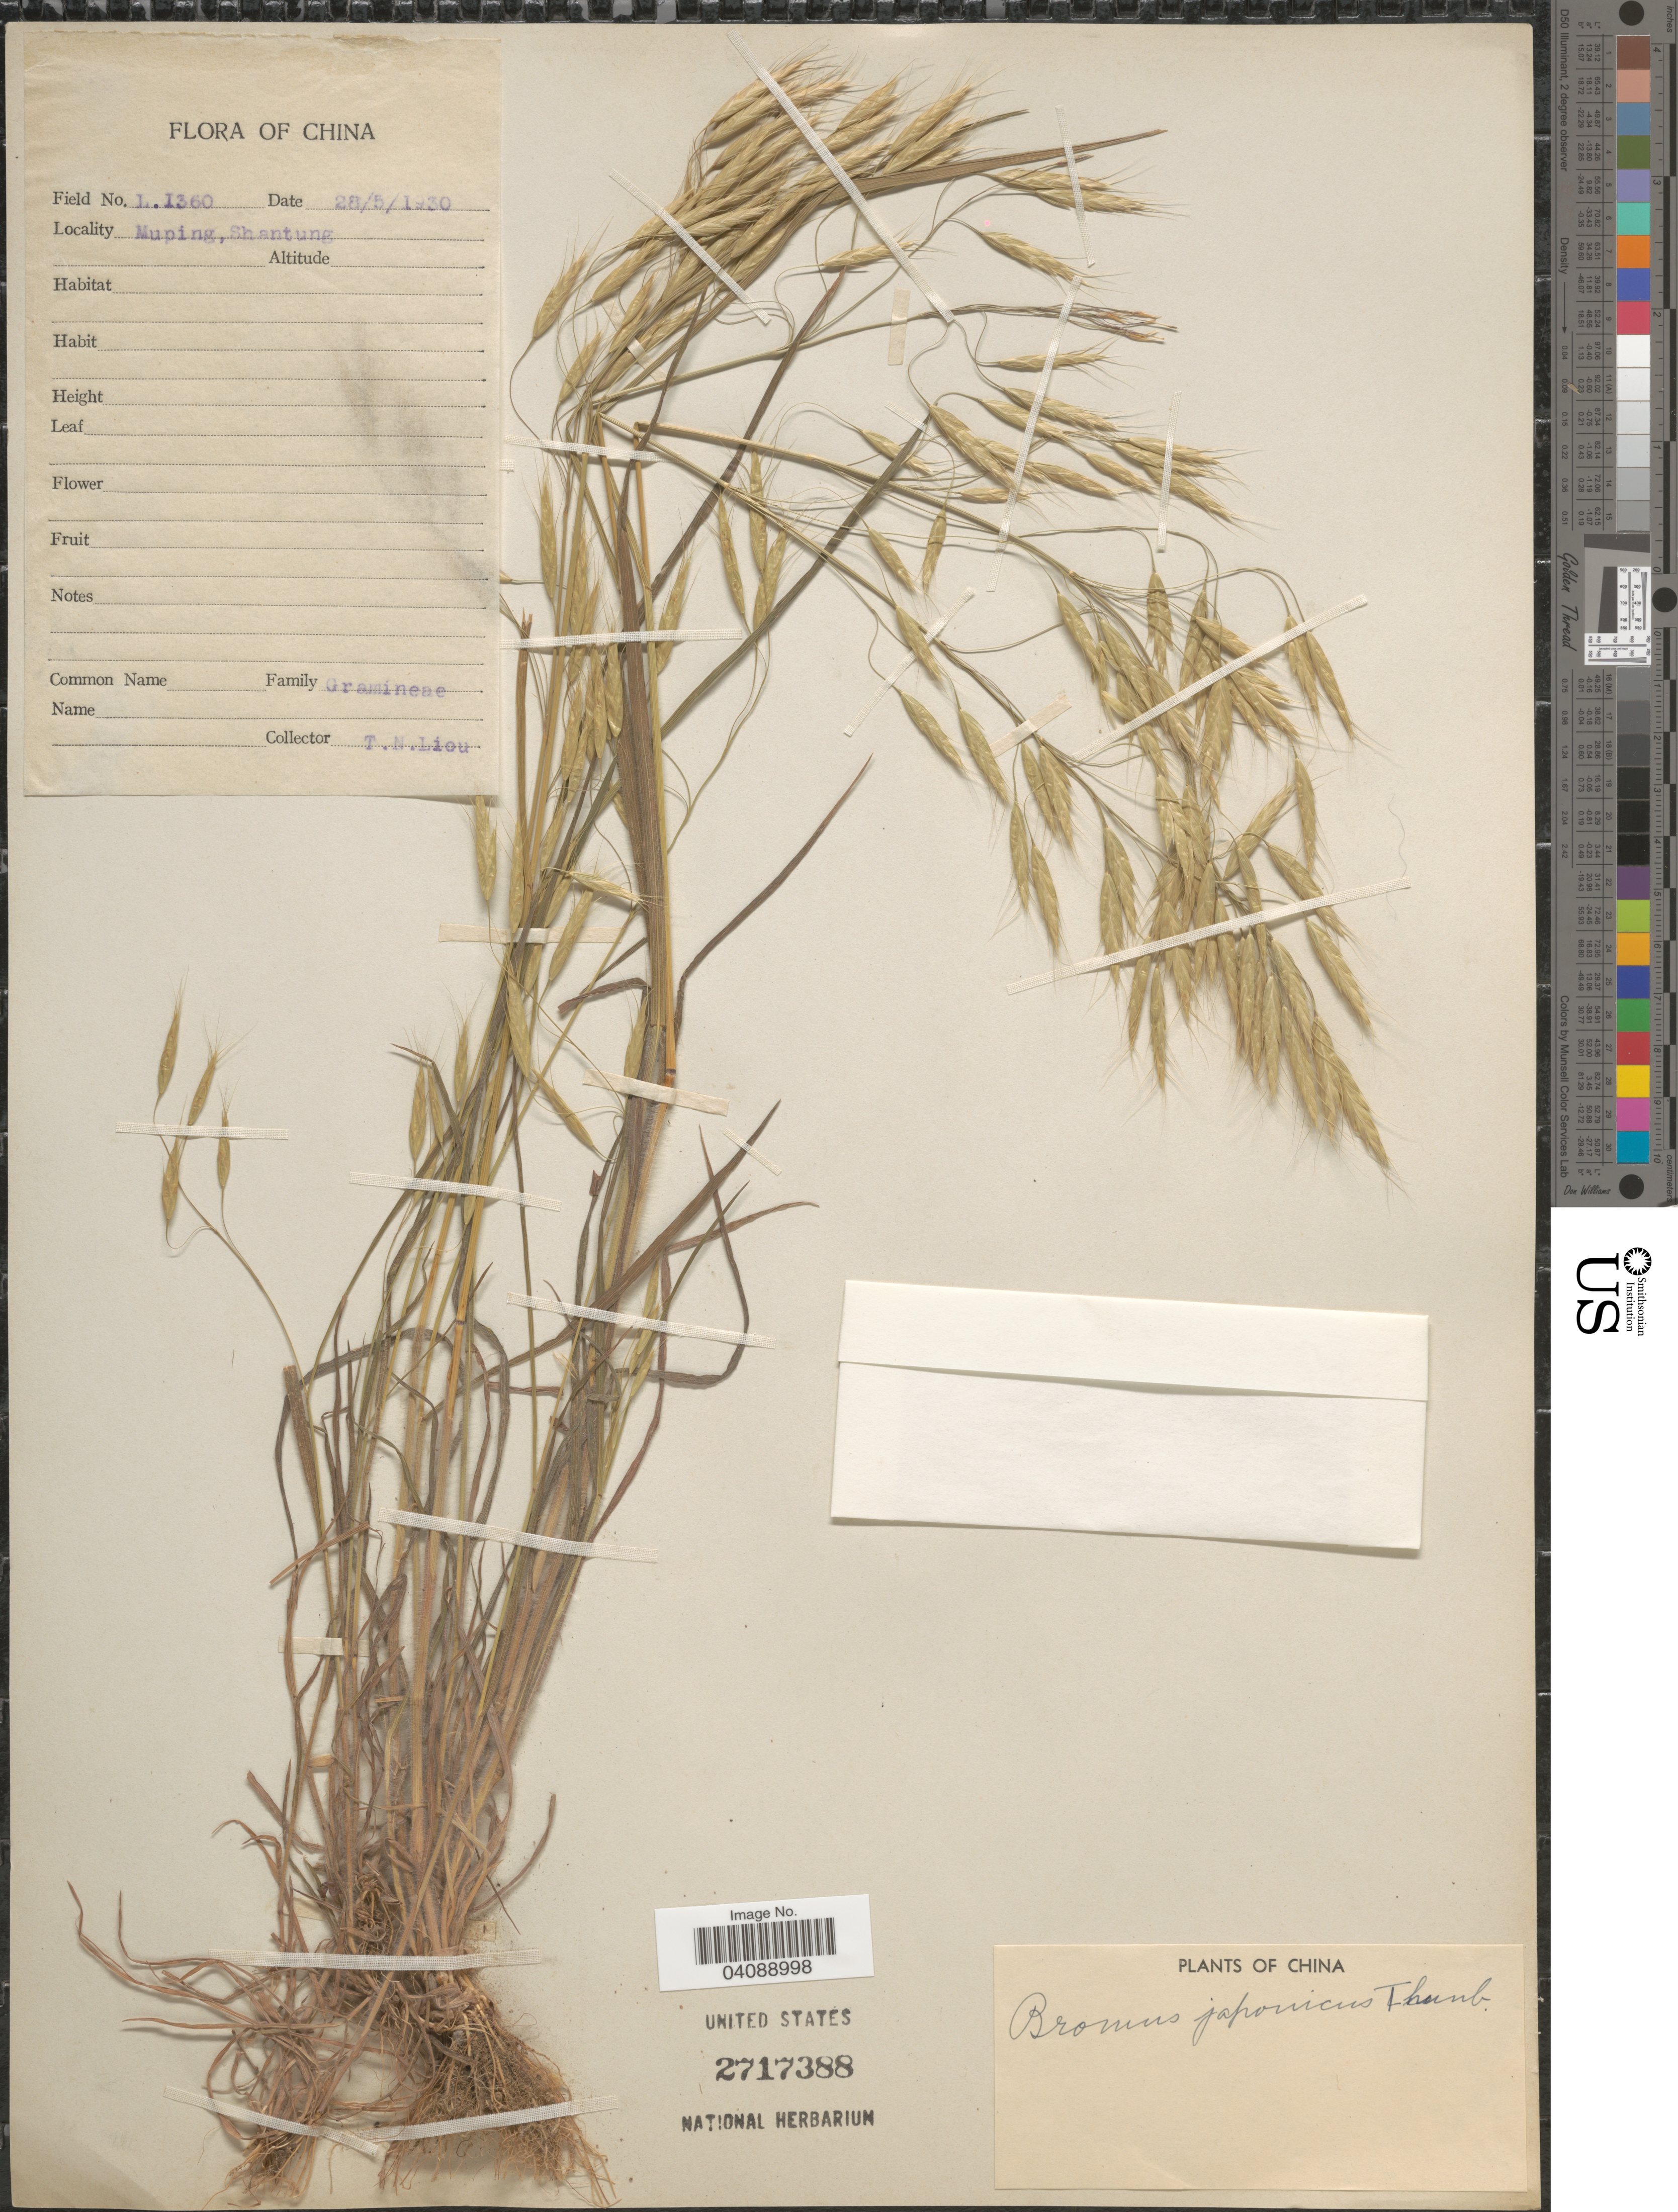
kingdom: Plantae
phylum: Tracheophyta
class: Liliopsida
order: Poales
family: Poaceae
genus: Bromus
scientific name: Bromus japonicus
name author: Houtt.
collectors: T. N. Liou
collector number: L1360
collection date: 1930-05-28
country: China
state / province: Shandong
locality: Muping, Shantung.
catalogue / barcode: US 2717388